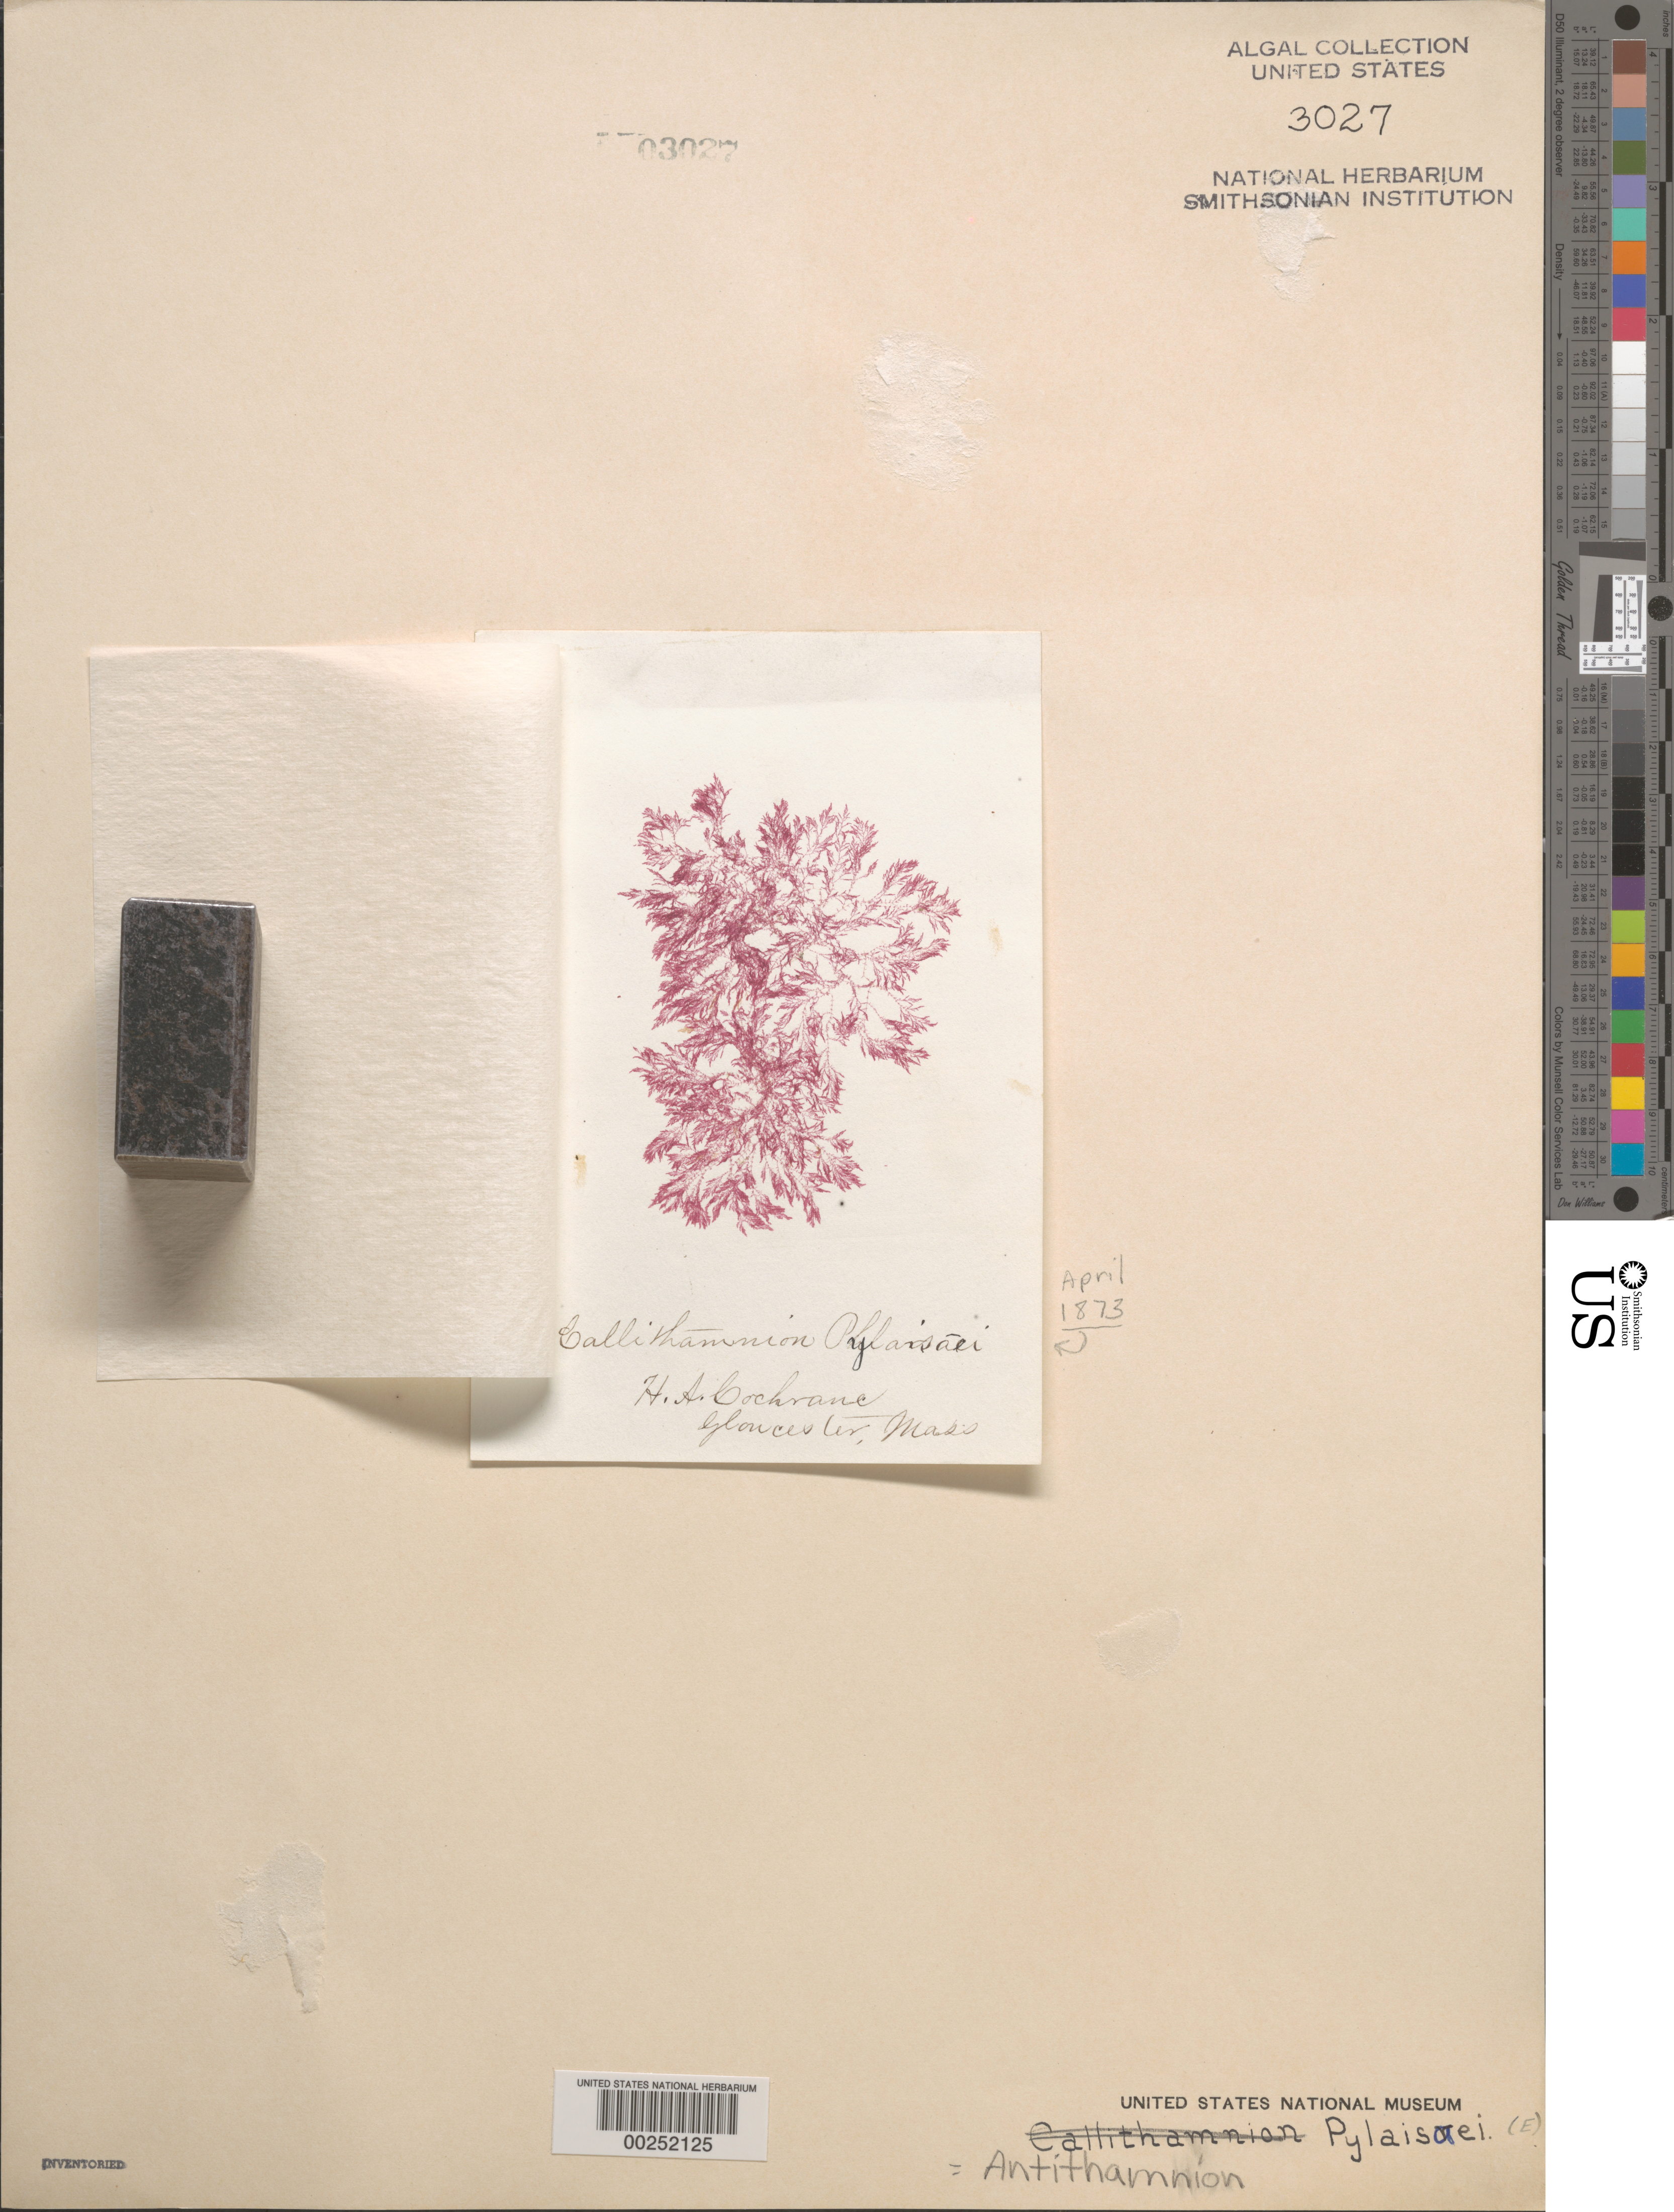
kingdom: Plantae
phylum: Rhodophyta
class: Florideophyceae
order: Ceramiales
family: Ceramiaceae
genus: Scagelia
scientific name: Scagelia pylaisaei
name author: (Montagne) M.J. Wynne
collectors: H. Cochrane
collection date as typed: Apr 1873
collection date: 1873-04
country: United States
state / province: Massachusetts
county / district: Essex County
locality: Gloucester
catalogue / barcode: US 3027